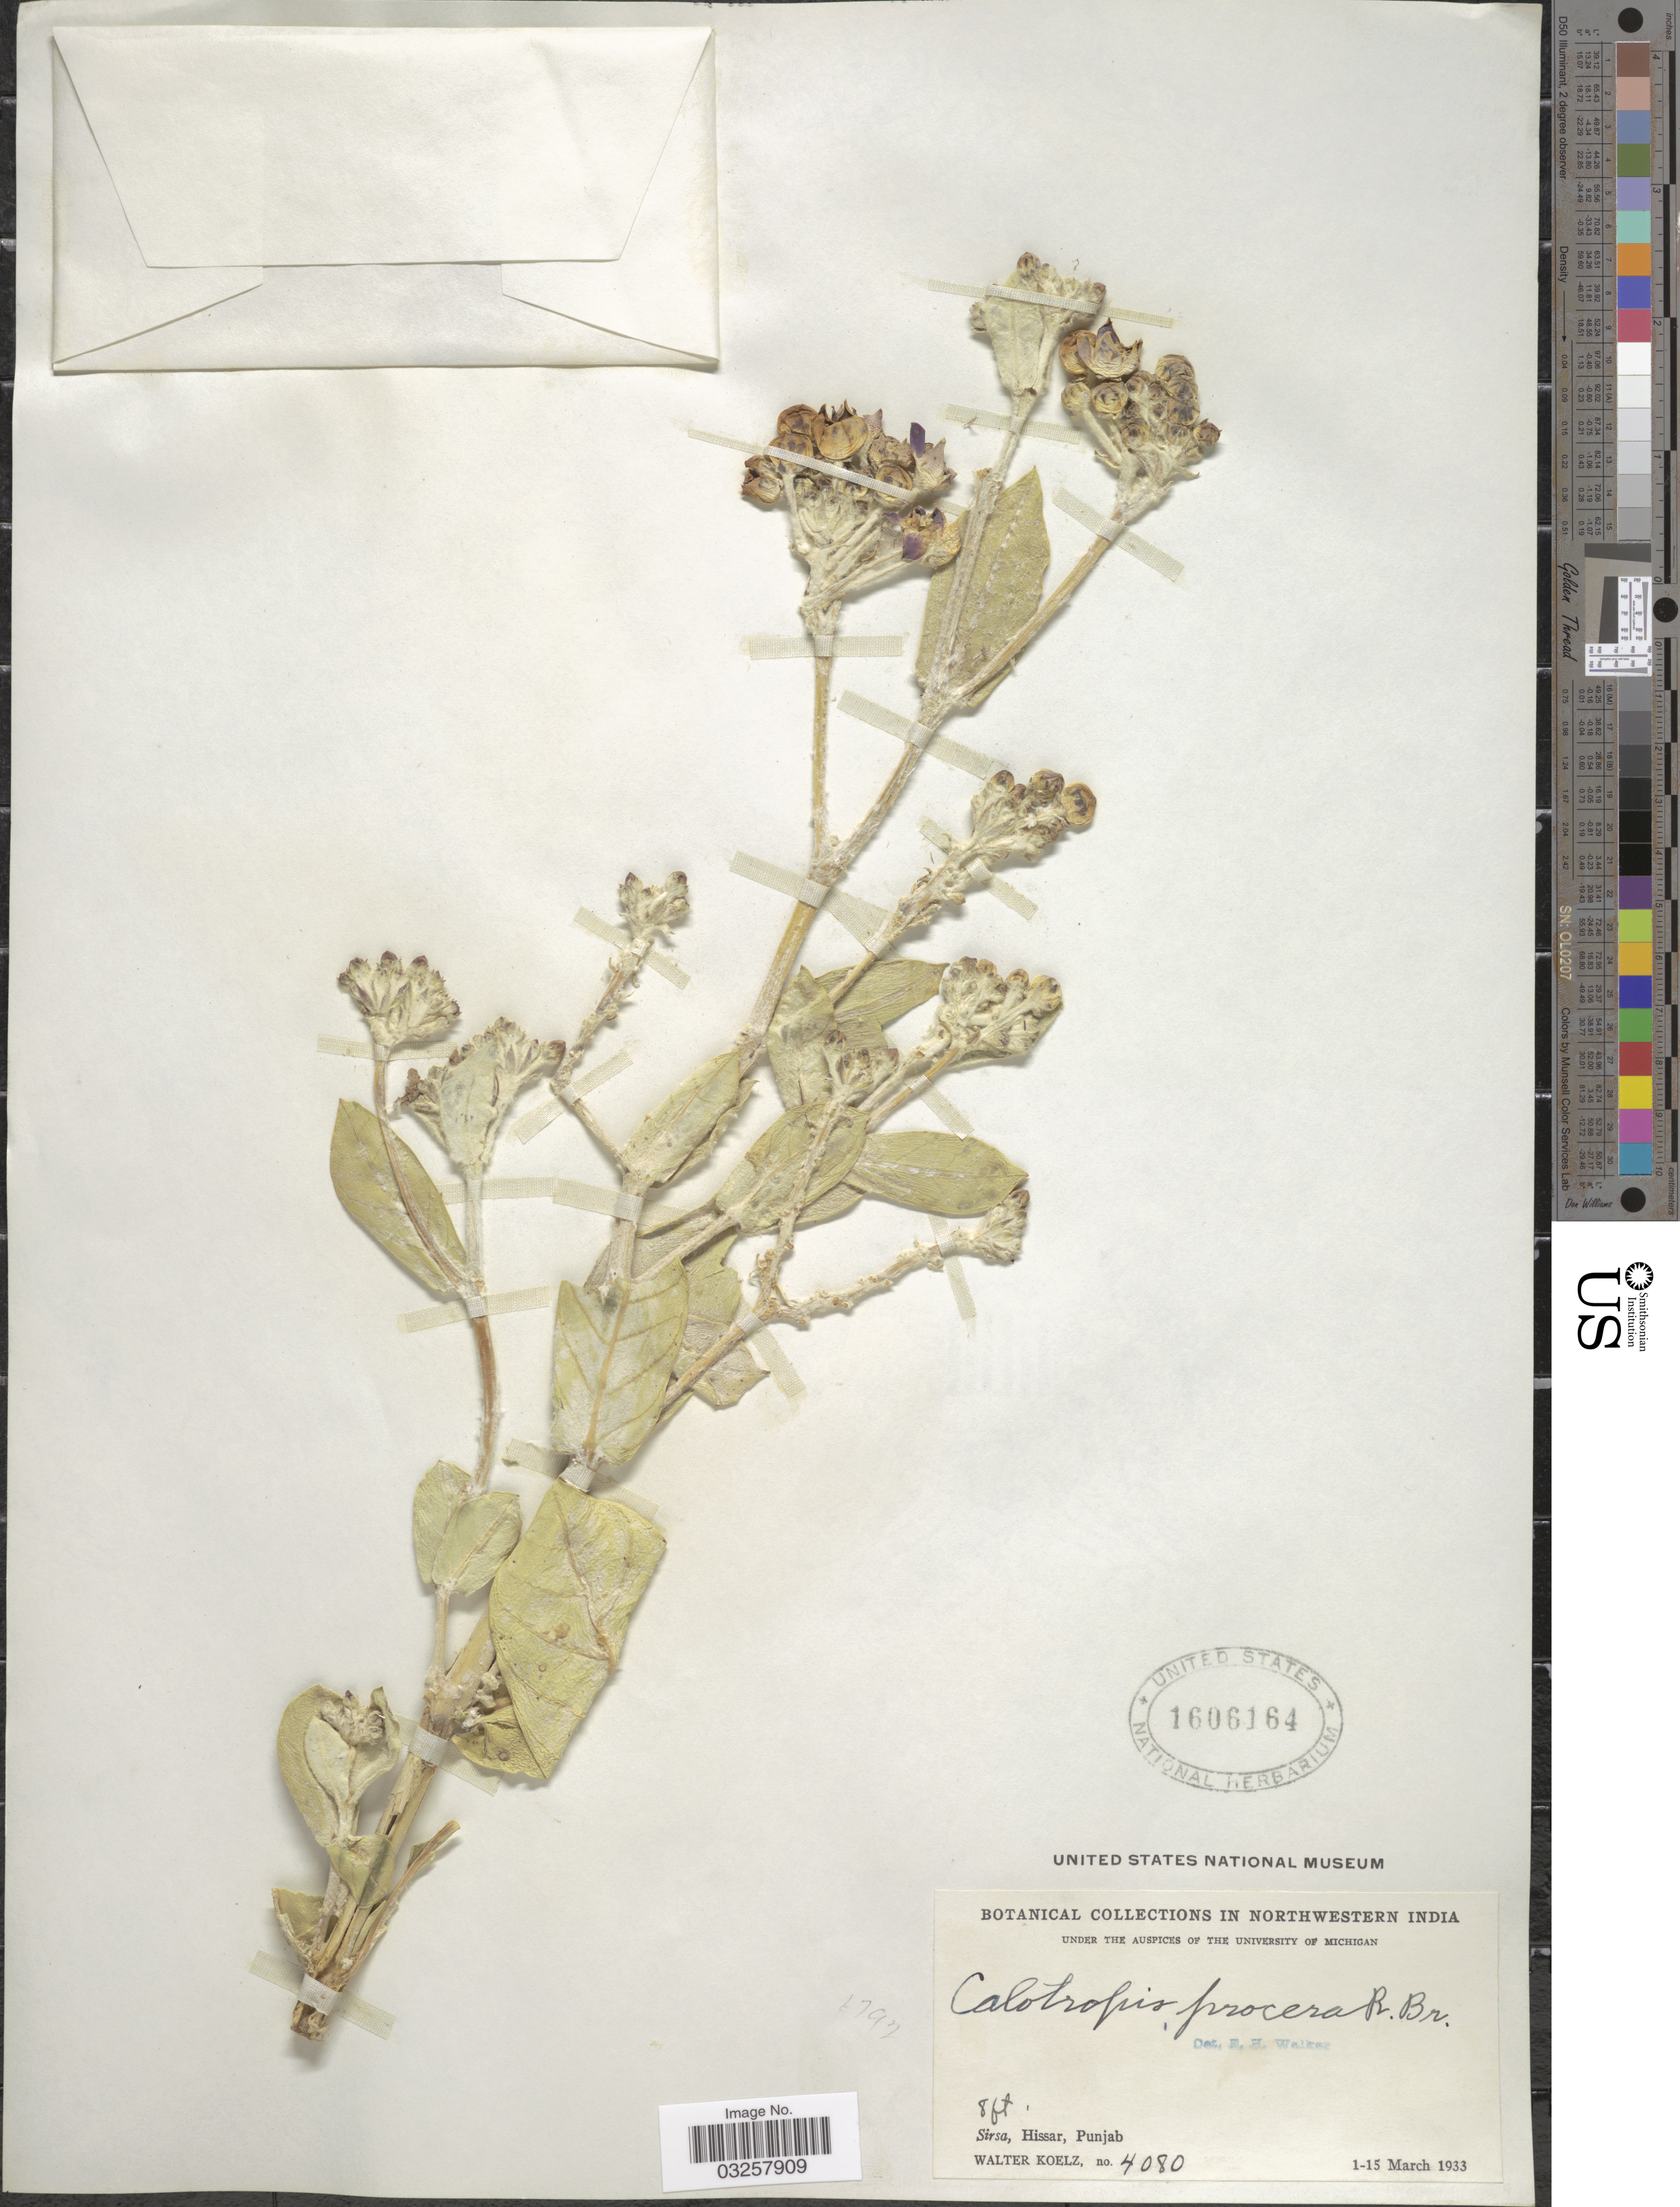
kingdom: Plantae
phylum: Tracheophyta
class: Magnoliopsida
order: Gentianales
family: Apocynaceae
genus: Calotropis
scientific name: Calotropis procera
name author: (Aiton) W.T. Aiton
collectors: W. N. Koelz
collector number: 4080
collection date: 1933-03-01/1933-03-15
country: India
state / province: Punjab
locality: Northwestern India. Sirsa, Hissar.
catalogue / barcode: US 1606164